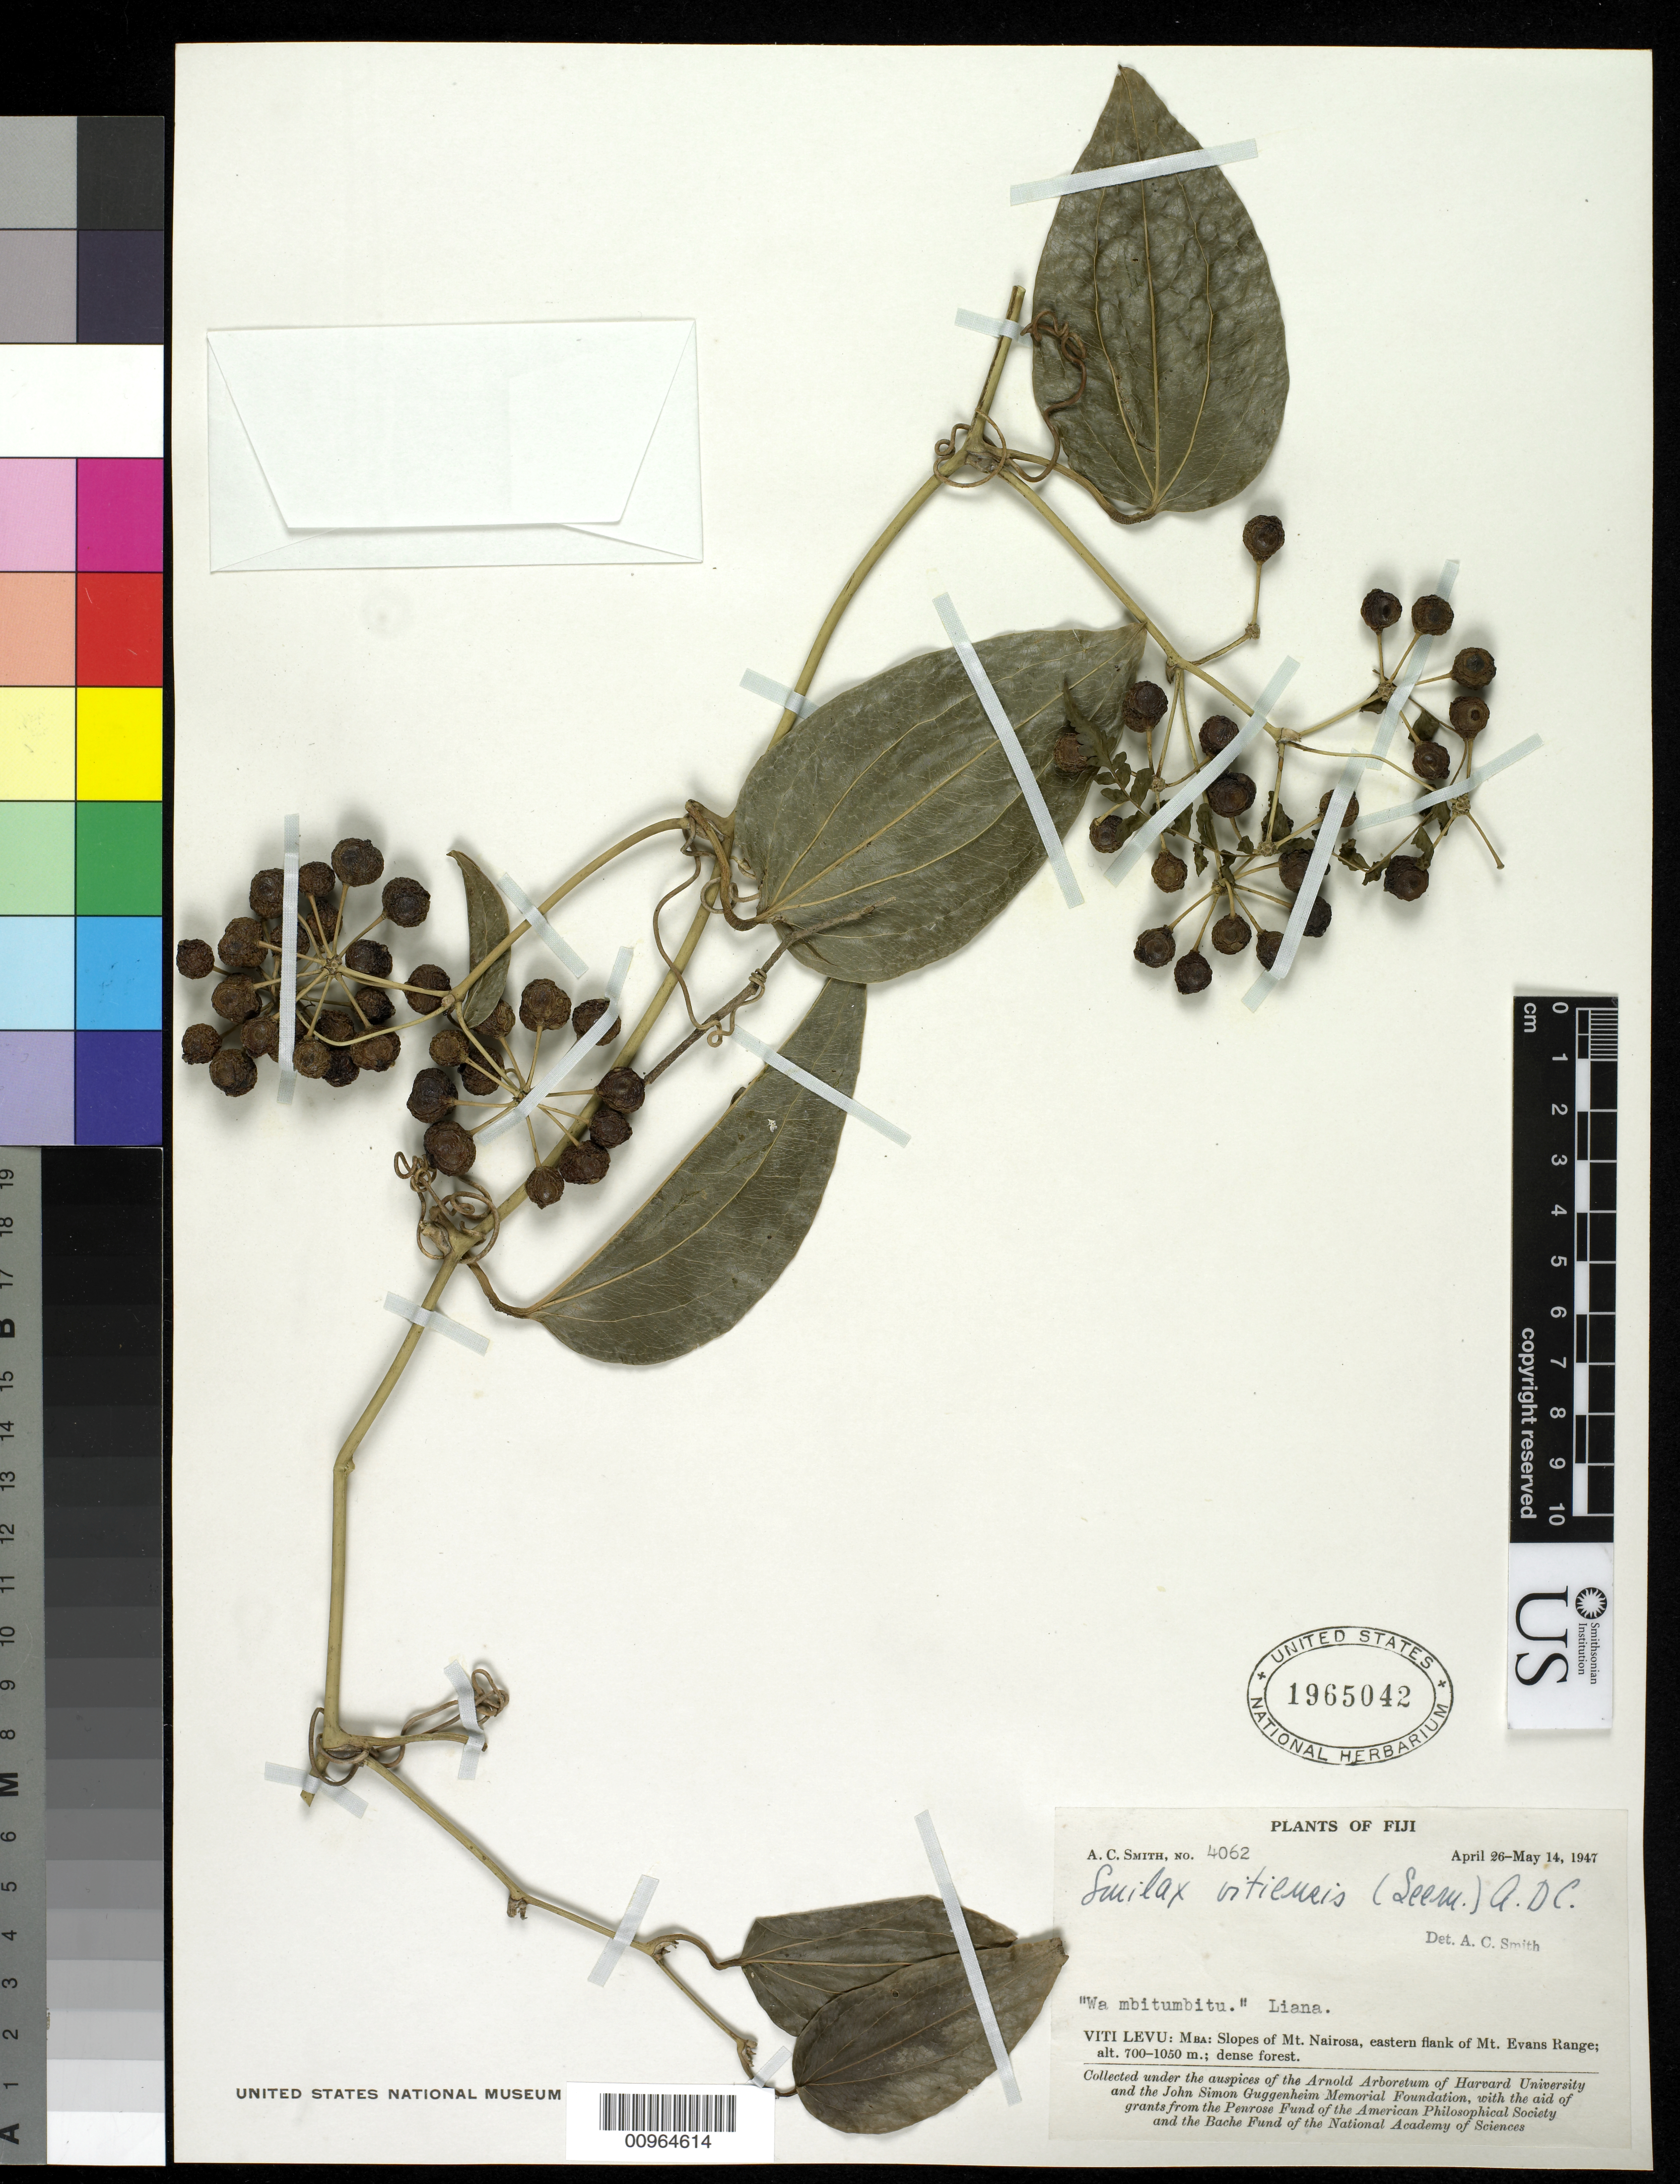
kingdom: Plantae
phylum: Tracheophyta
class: Liliopsida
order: Liliales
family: Smilacaceae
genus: Smilax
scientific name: Smilax vitiensis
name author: (Seem.) A. DC.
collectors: C. A. Smith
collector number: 4062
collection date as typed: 26 Apr 1947 to 14 May 1947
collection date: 1947-04-26/1947-05-14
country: Fiji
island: Viti Levu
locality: Mba: SloNairosa, eastern flank of Mt. Evans Range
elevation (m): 700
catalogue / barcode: US 1965042